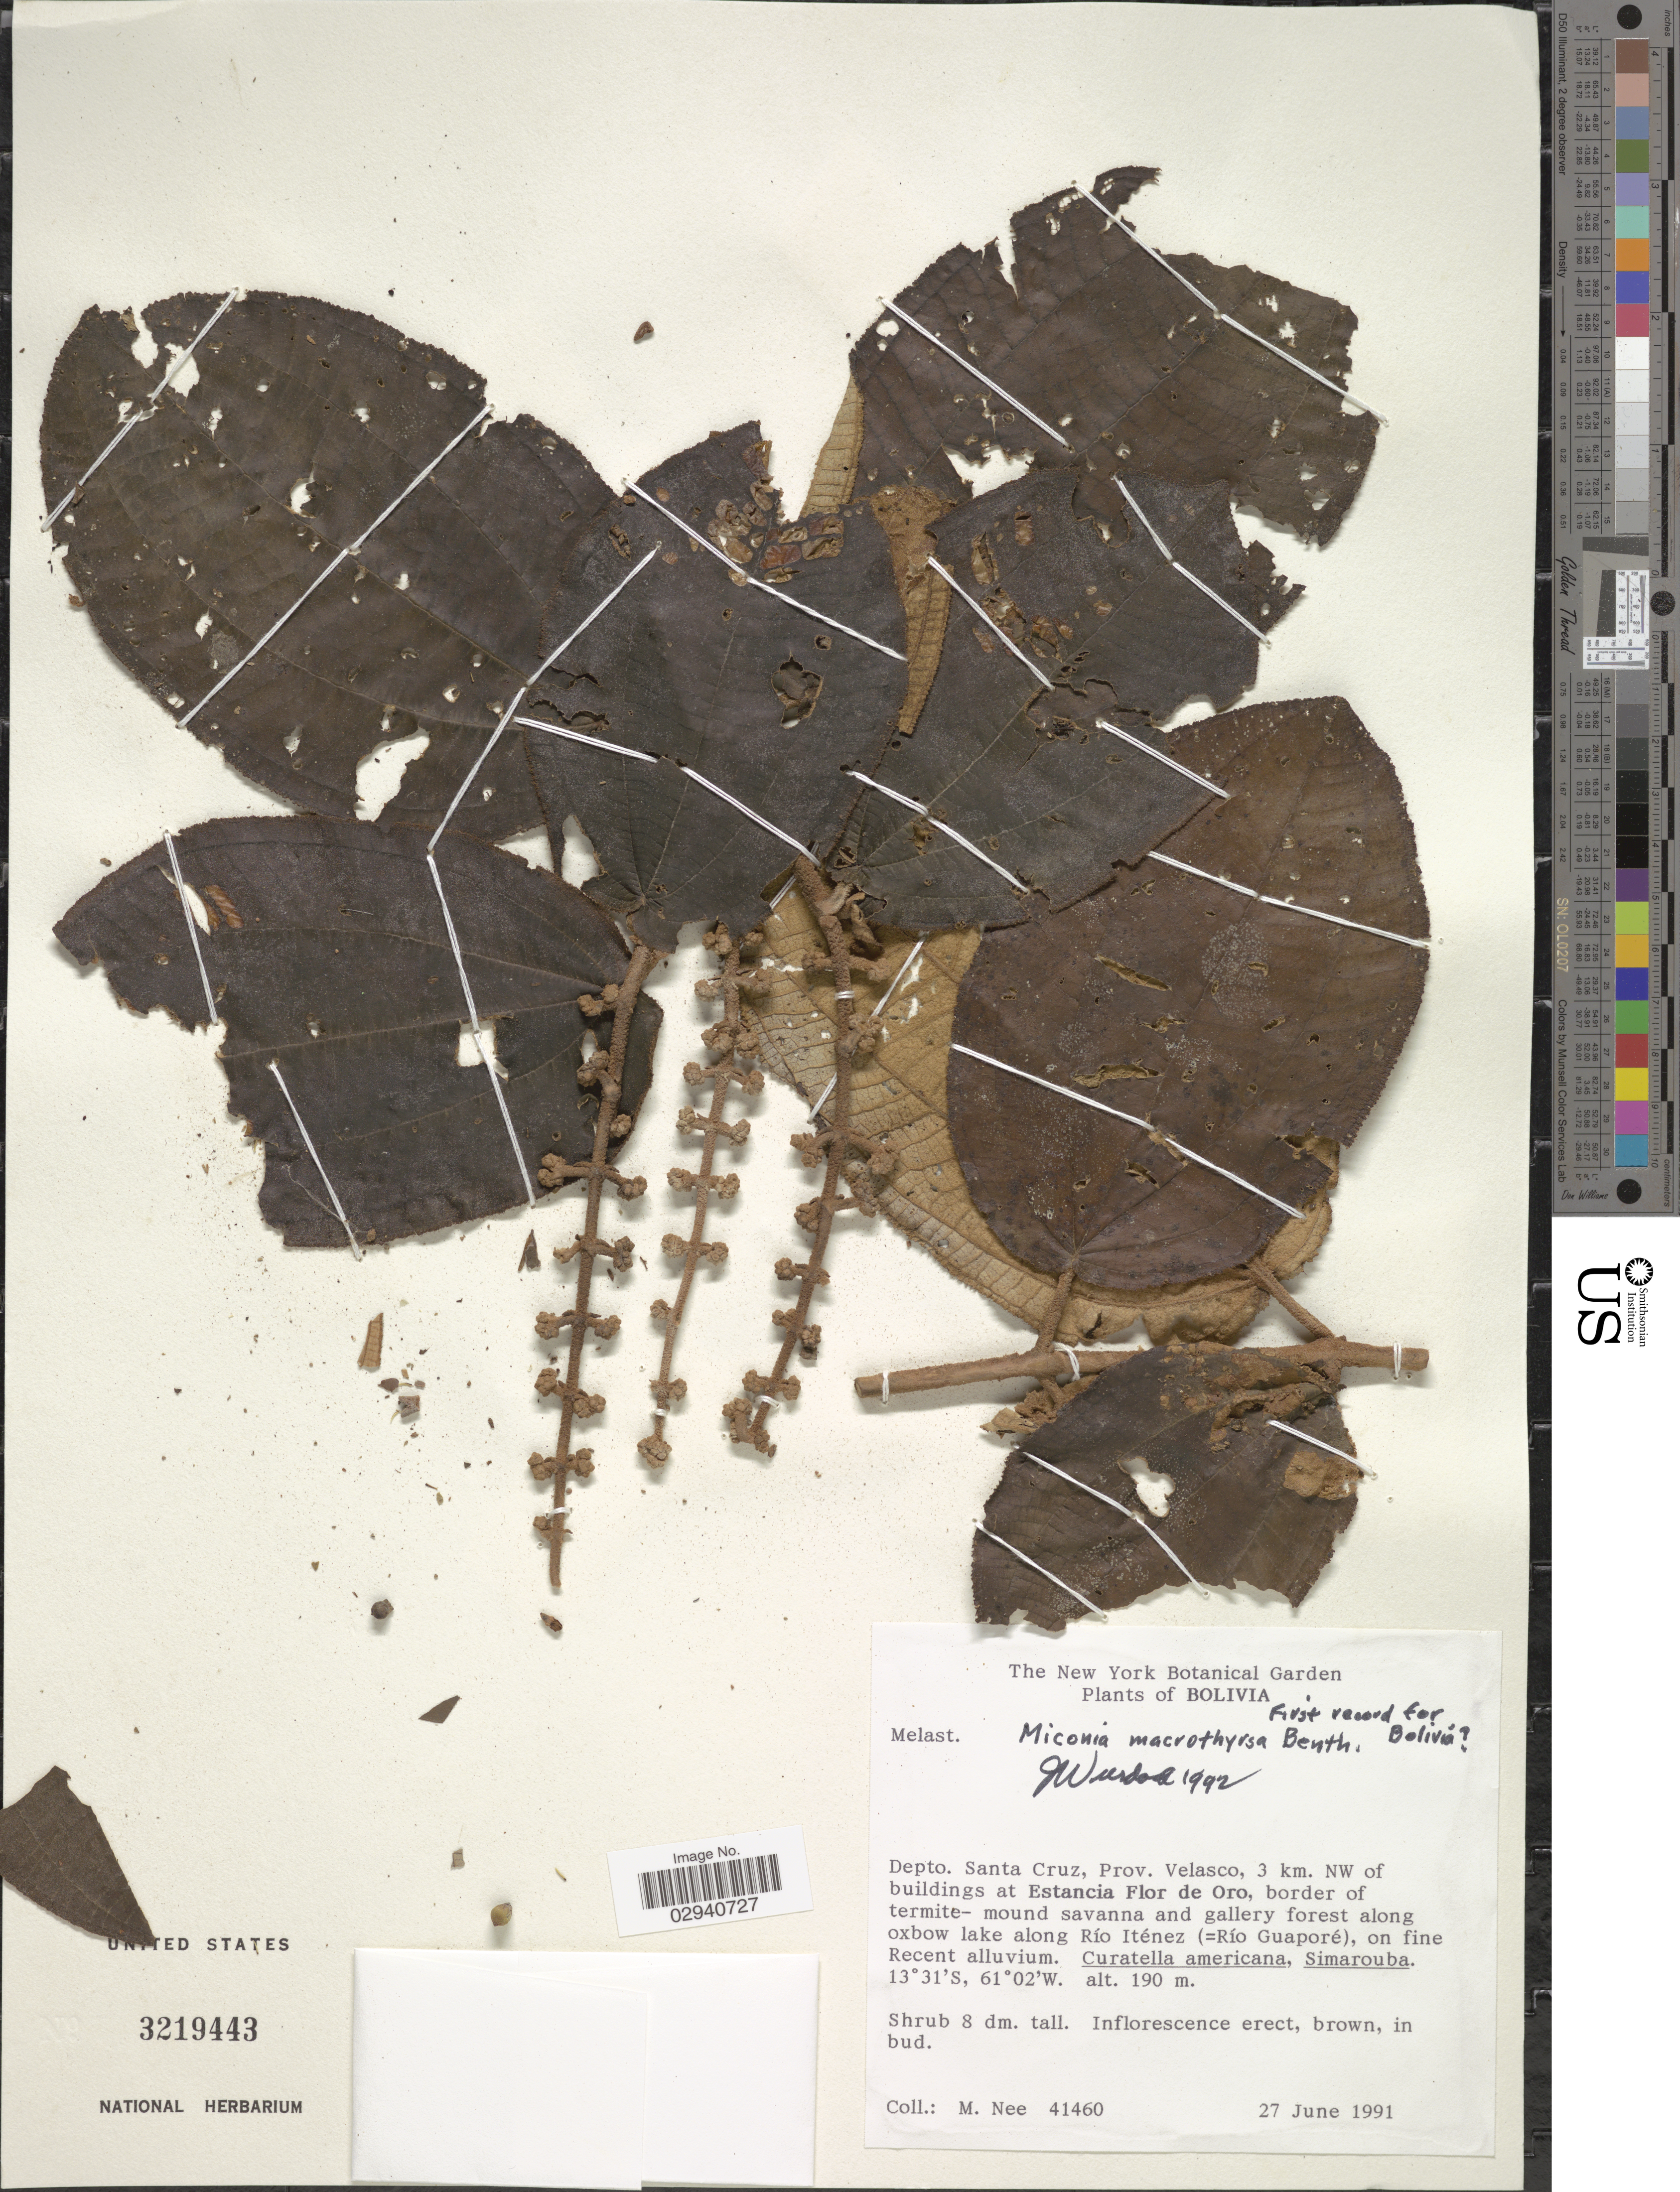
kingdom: Plantae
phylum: Tracheophyta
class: Magnoliopsida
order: Myrtales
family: Melastomataceae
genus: Miconia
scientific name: Miconia macrothyrsa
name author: Benth.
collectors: M. Nee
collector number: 41460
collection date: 1991-06-27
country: Bolivia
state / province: Santa Cruz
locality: Depto. Santa Cruz, Prov. Velasco, 3 km. NW of buildings at Estancia Flor de Oro, border of termite-mound savanna and gallery forest along oxbow lake along Río Inténez (=Río Guaporé).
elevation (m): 190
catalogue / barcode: US 3219443